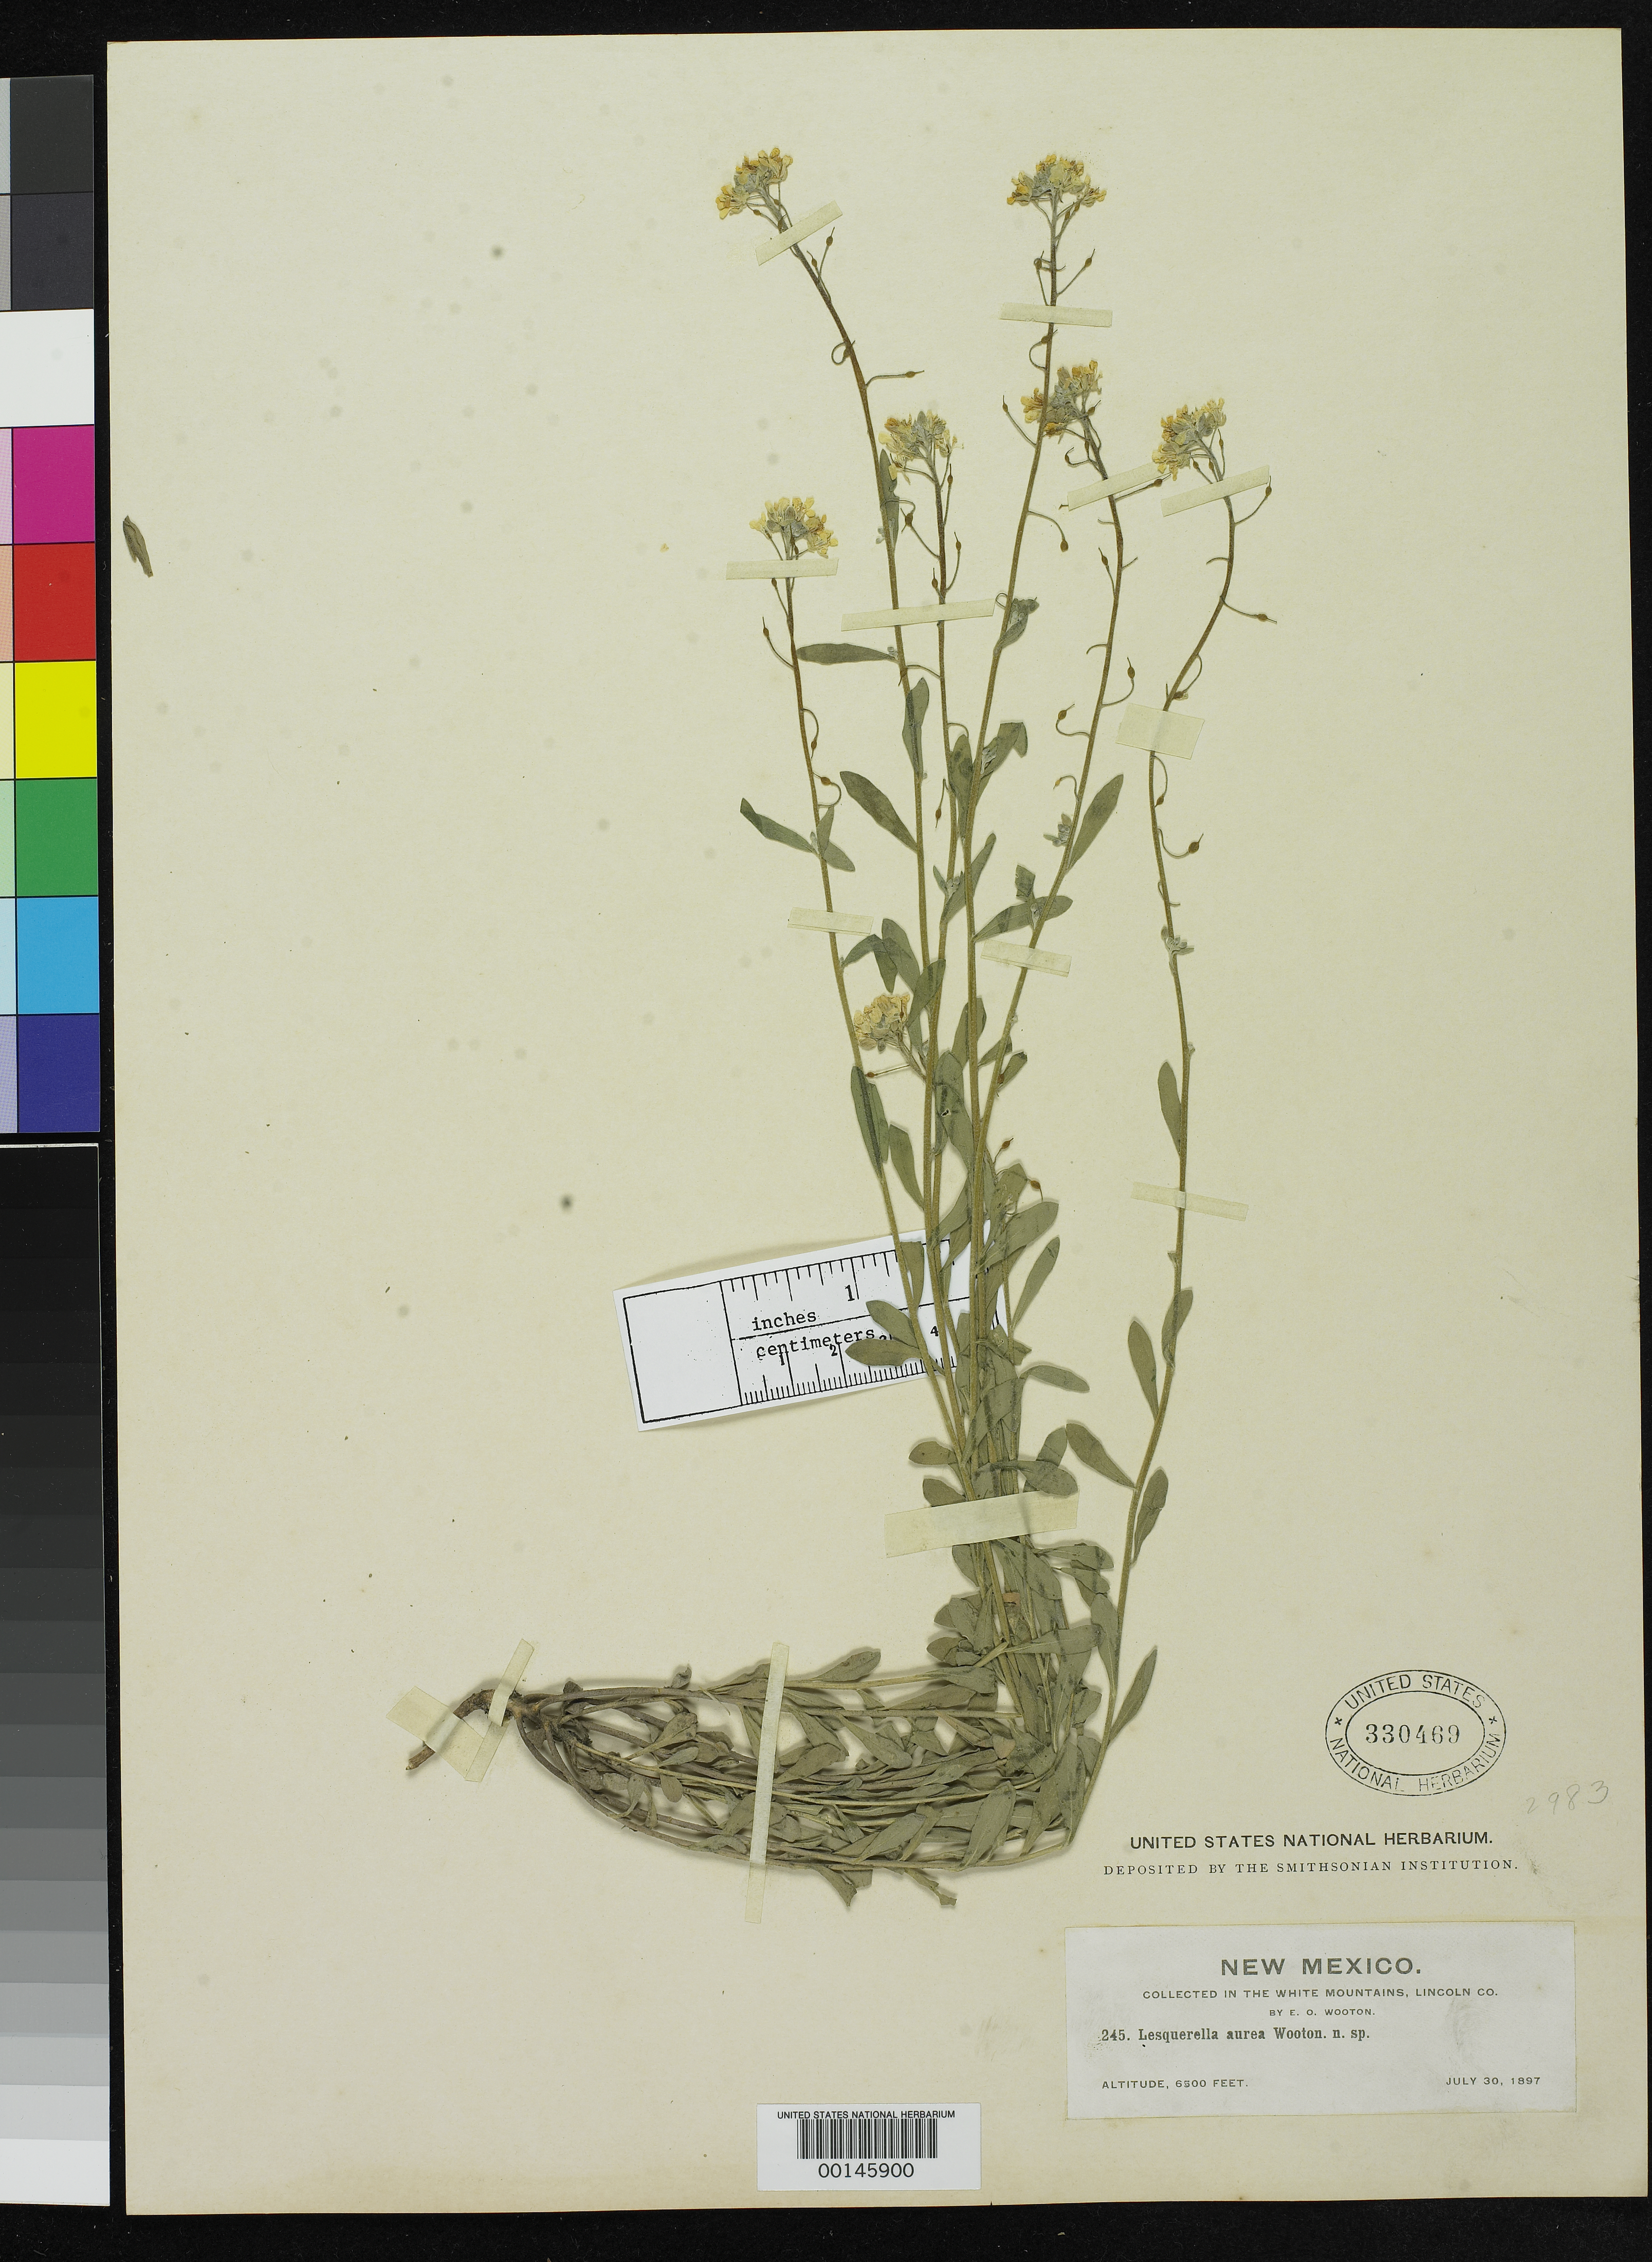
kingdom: Plantae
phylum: Tracheophyta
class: Magnoliopsida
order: Brassicales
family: Brassicaceae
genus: Lesquerella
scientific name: Lesquerella aurea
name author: Wooton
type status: Type Collection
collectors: E. O. Wooton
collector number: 245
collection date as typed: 30 Jul 1897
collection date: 1897-07-30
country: United States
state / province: New Mexico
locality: White Mountains, Tularosa Creek.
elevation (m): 1981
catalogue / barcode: US 330469